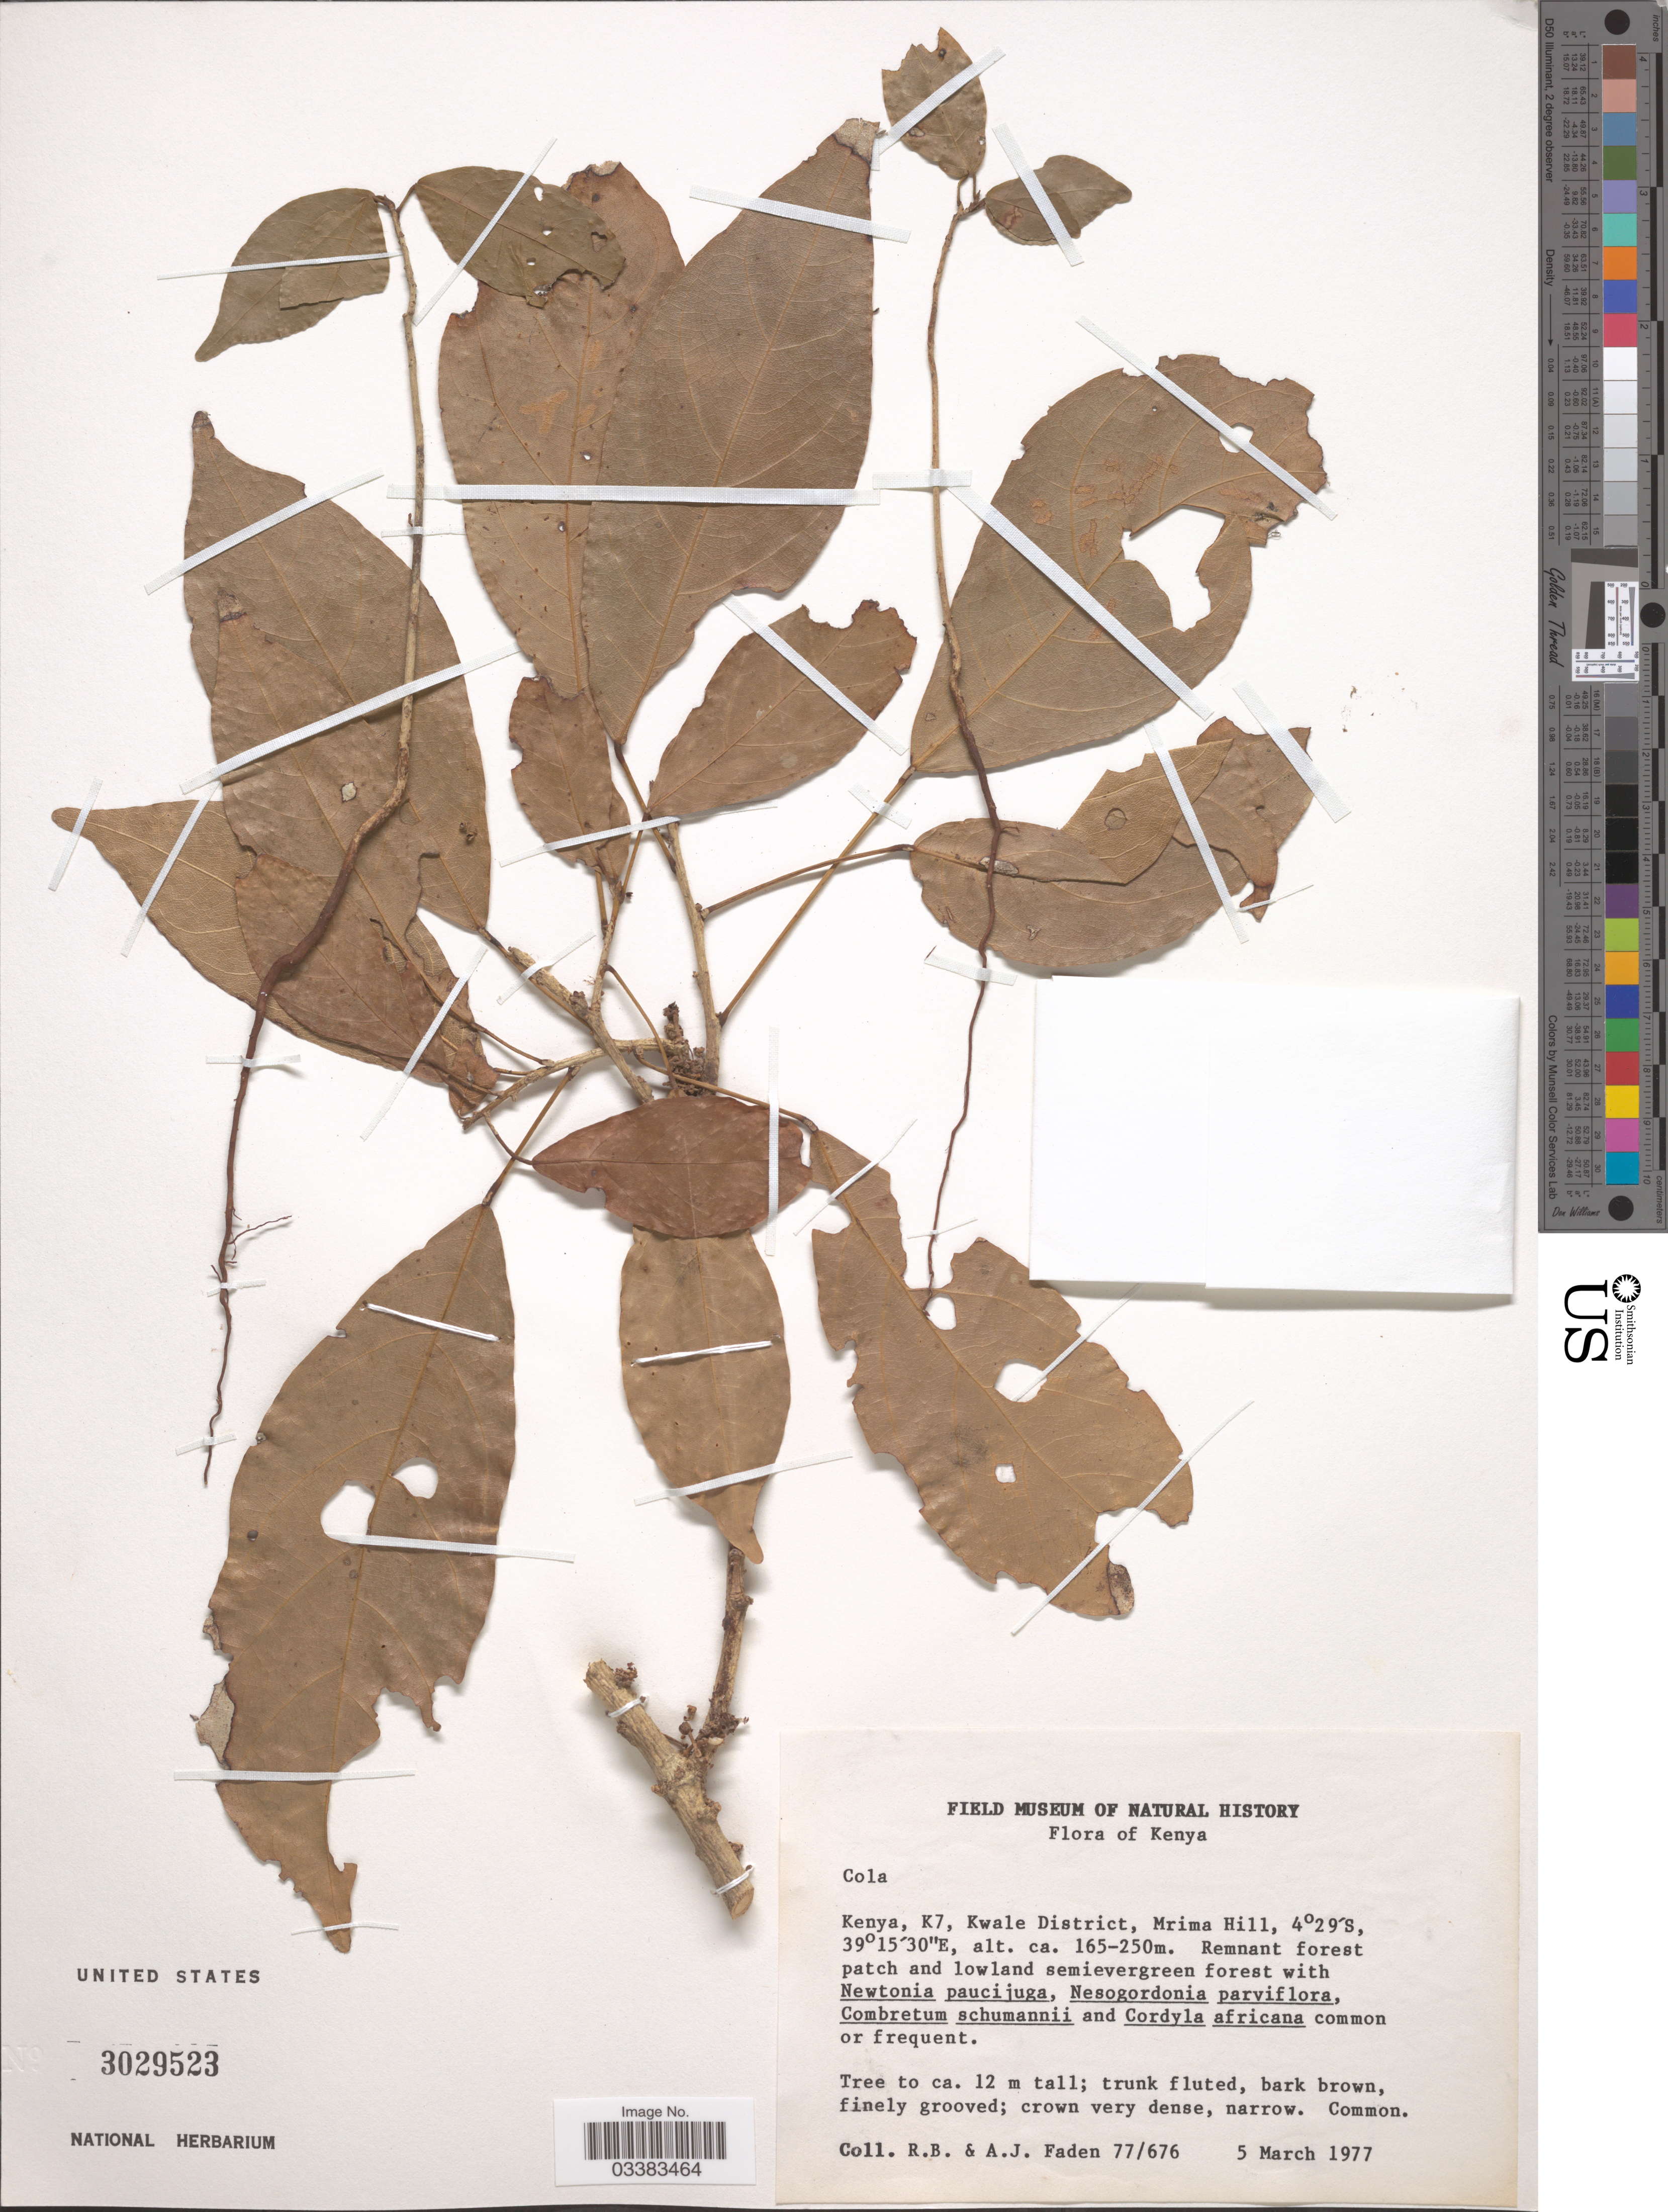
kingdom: Plantae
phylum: Tracheophyta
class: Magnoliopsida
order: Malvales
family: Malvaceae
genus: Cola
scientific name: Cola sp.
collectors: R. B. Faden & A. J. Faden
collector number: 77/676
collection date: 1977-03-05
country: Kenya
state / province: Kwale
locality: K7, Kwale District, Mrima Hill.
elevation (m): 165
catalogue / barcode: US 3029523